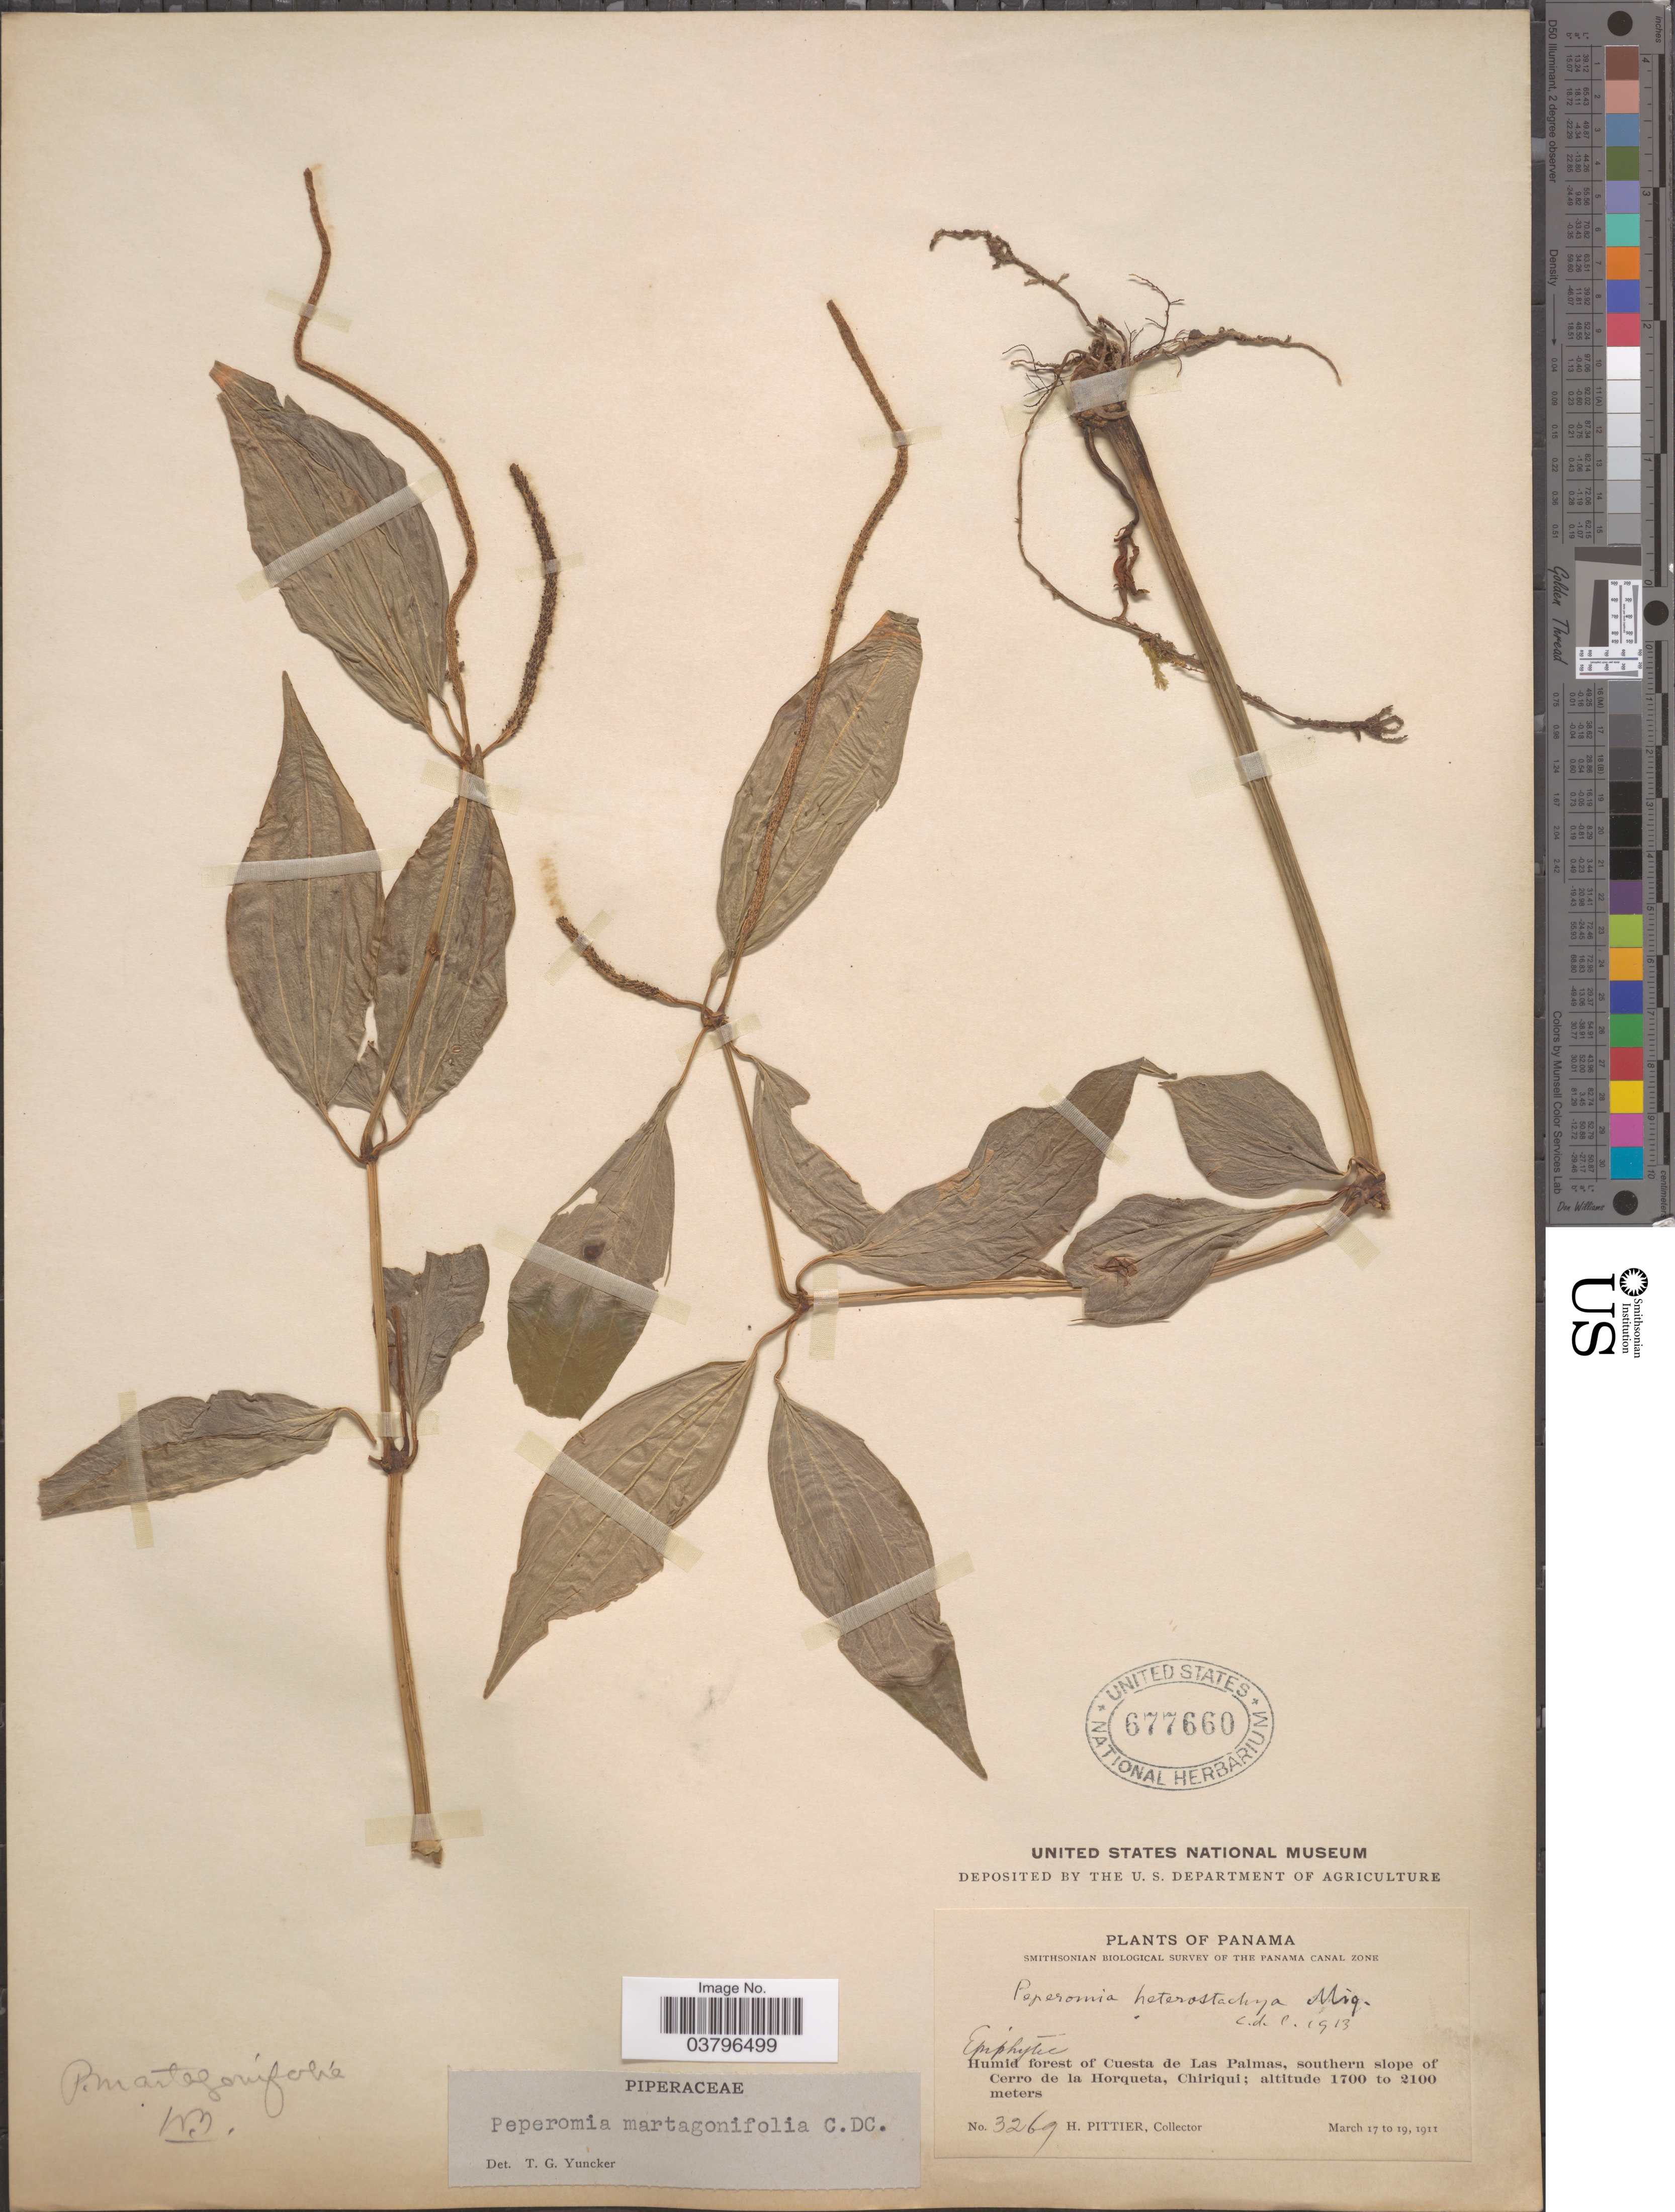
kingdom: Plantae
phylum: Tracheophyta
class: Magnoliopsida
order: Piperales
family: Piperaceae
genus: Peperomia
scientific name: Peperomia rhexiifolia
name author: C. DC.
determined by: Jiménez, José Estaban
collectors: H. F. Pittier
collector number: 3269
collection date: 1911-03-17/1911-03-19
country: Panama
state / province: Chiriqui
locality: Humid forest of Cuesta de La Palmas, southern slope of Cerro de la Horqueta.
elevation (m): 1700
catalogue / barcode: US 677660